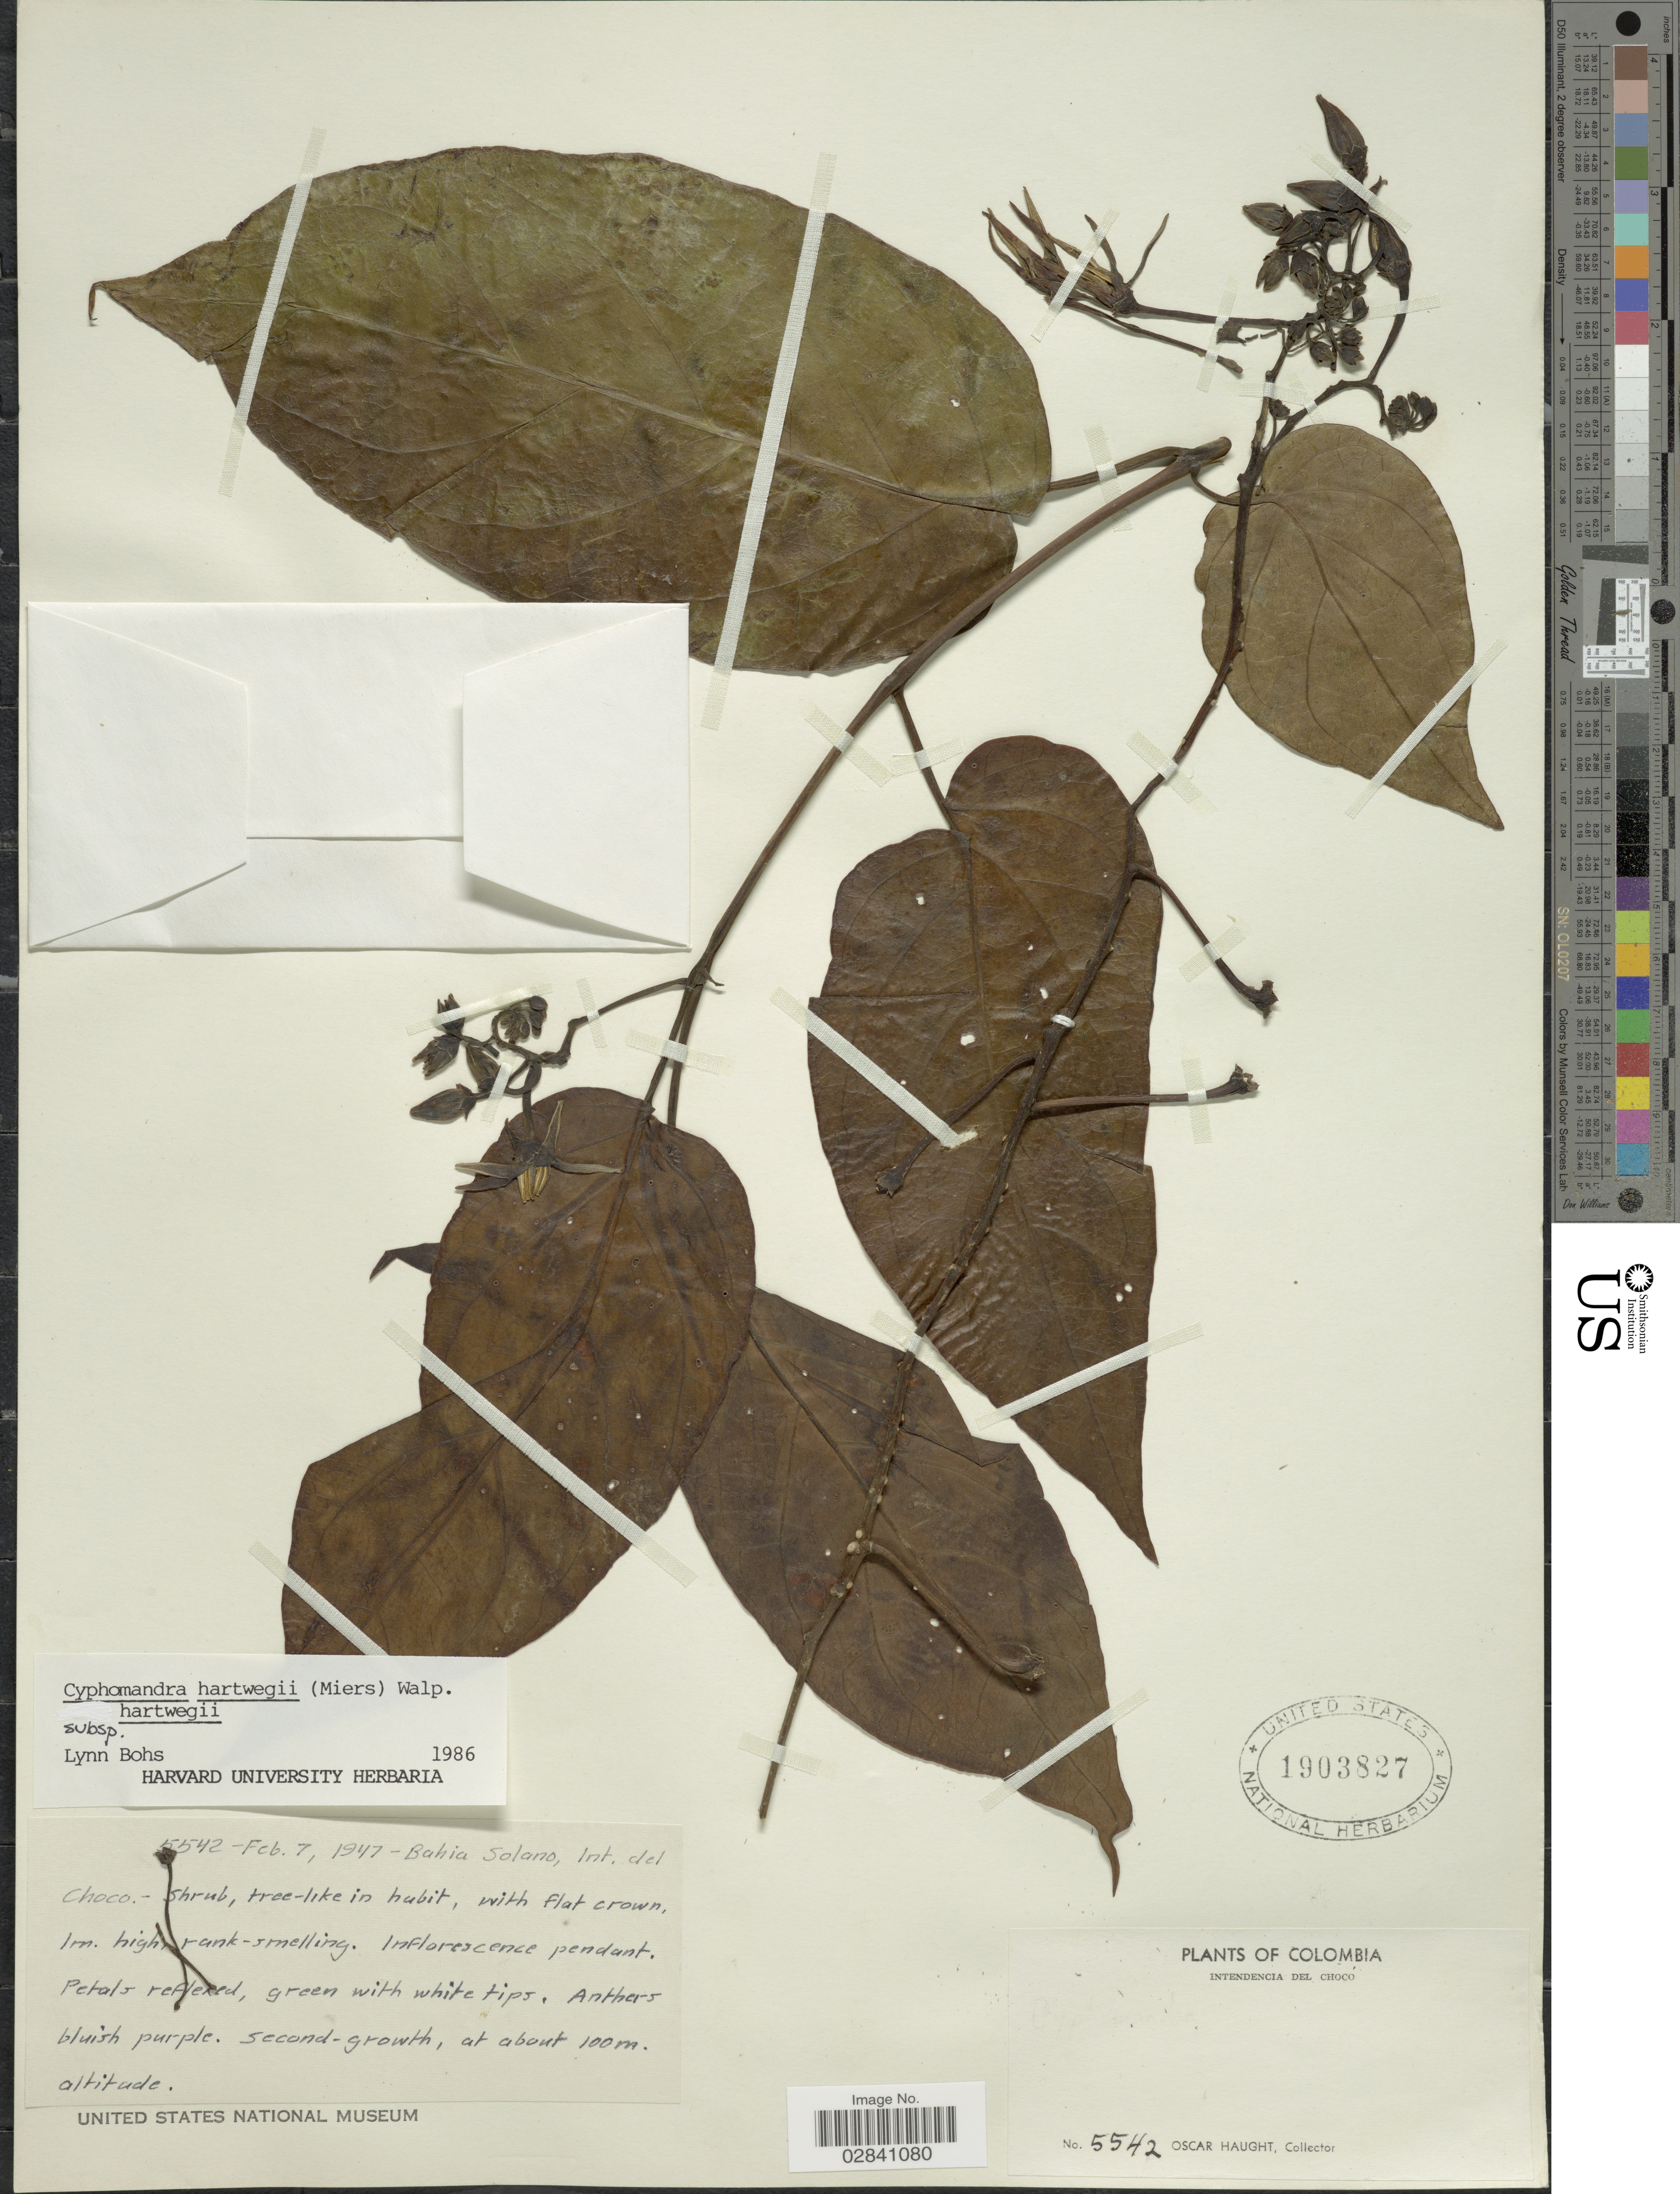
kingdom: Plantae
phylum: Tracheophyta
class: Magnoliopsida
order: Solanales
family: Solanaceae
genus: Cyphomandra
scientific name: Cyphomandra hartwegii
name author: (Miers) Sendtn. ex Walp.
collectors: O. Haught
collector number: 5542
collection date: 1947-02-07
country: Colombia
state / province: Chocó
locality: Bahia Solano, Int. del Choco. Intendencia del Choco.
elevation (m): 100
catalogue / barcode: US 1903827